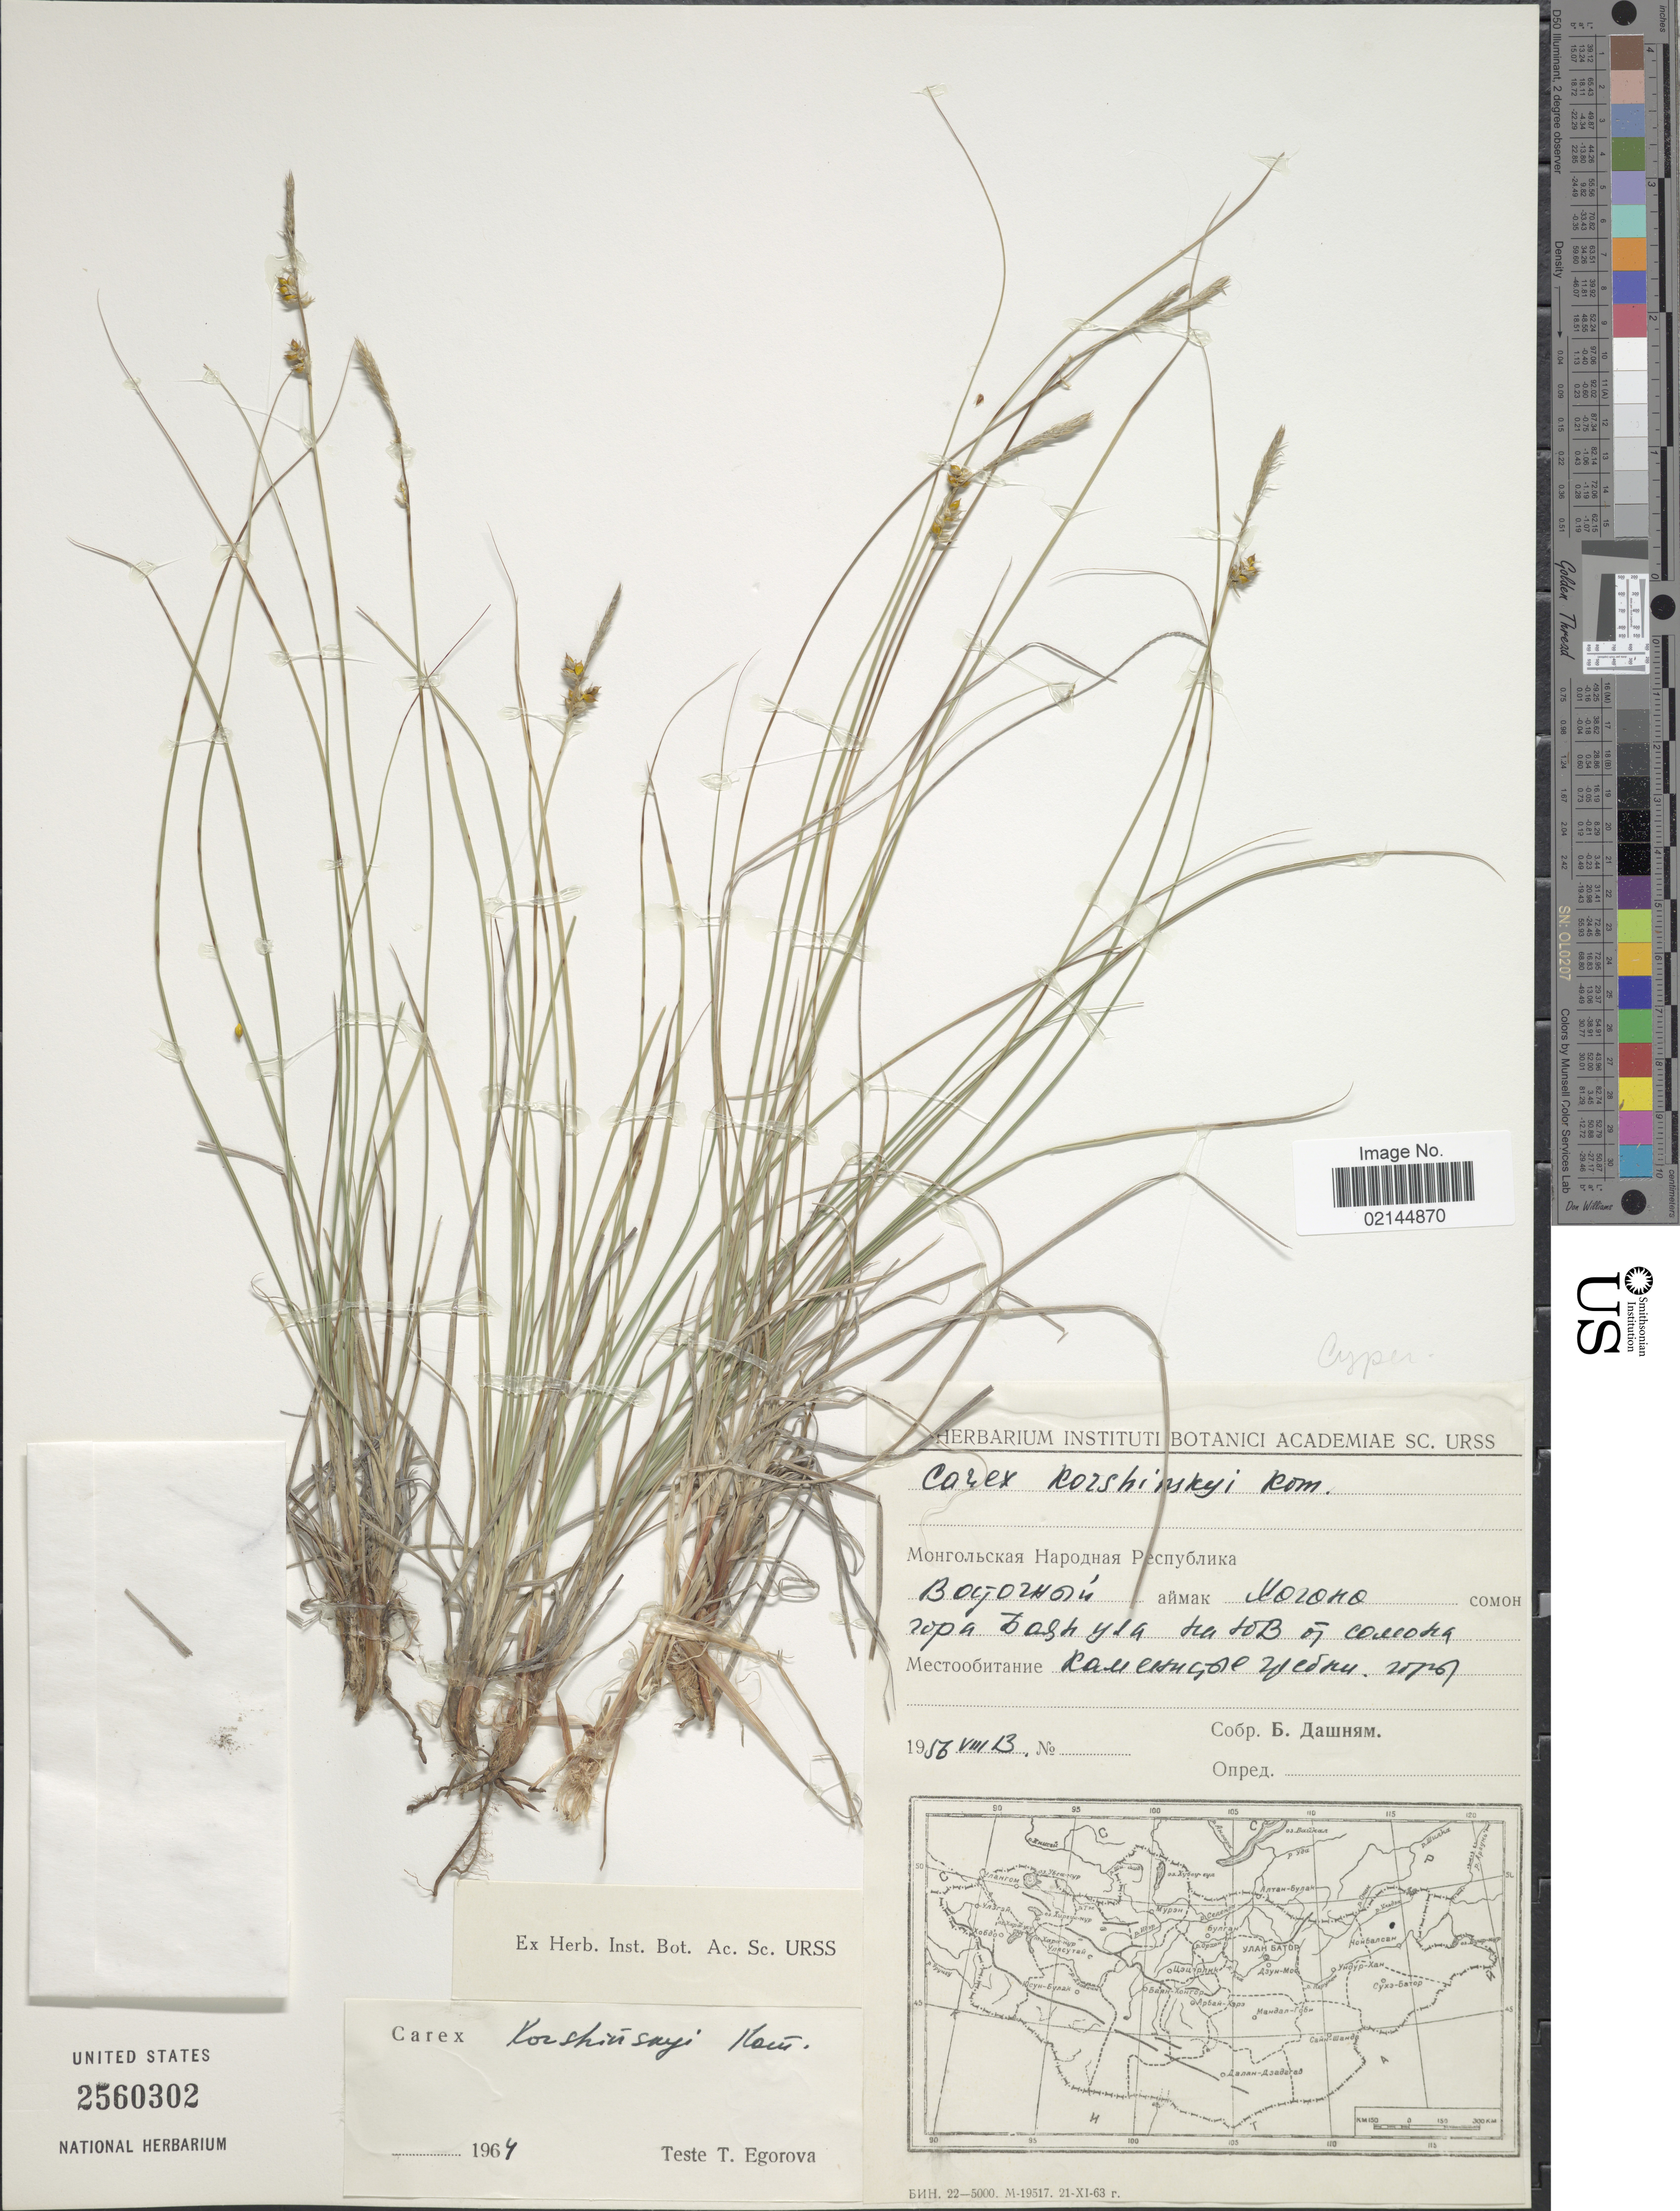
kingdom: Plantae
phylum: Tracheophyta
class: Liliopsida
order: Poales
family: Cyperaceae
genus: Carex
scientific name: Carex korshinskyi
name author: Kom.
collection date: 1956-08-13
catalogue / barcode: US 2560302